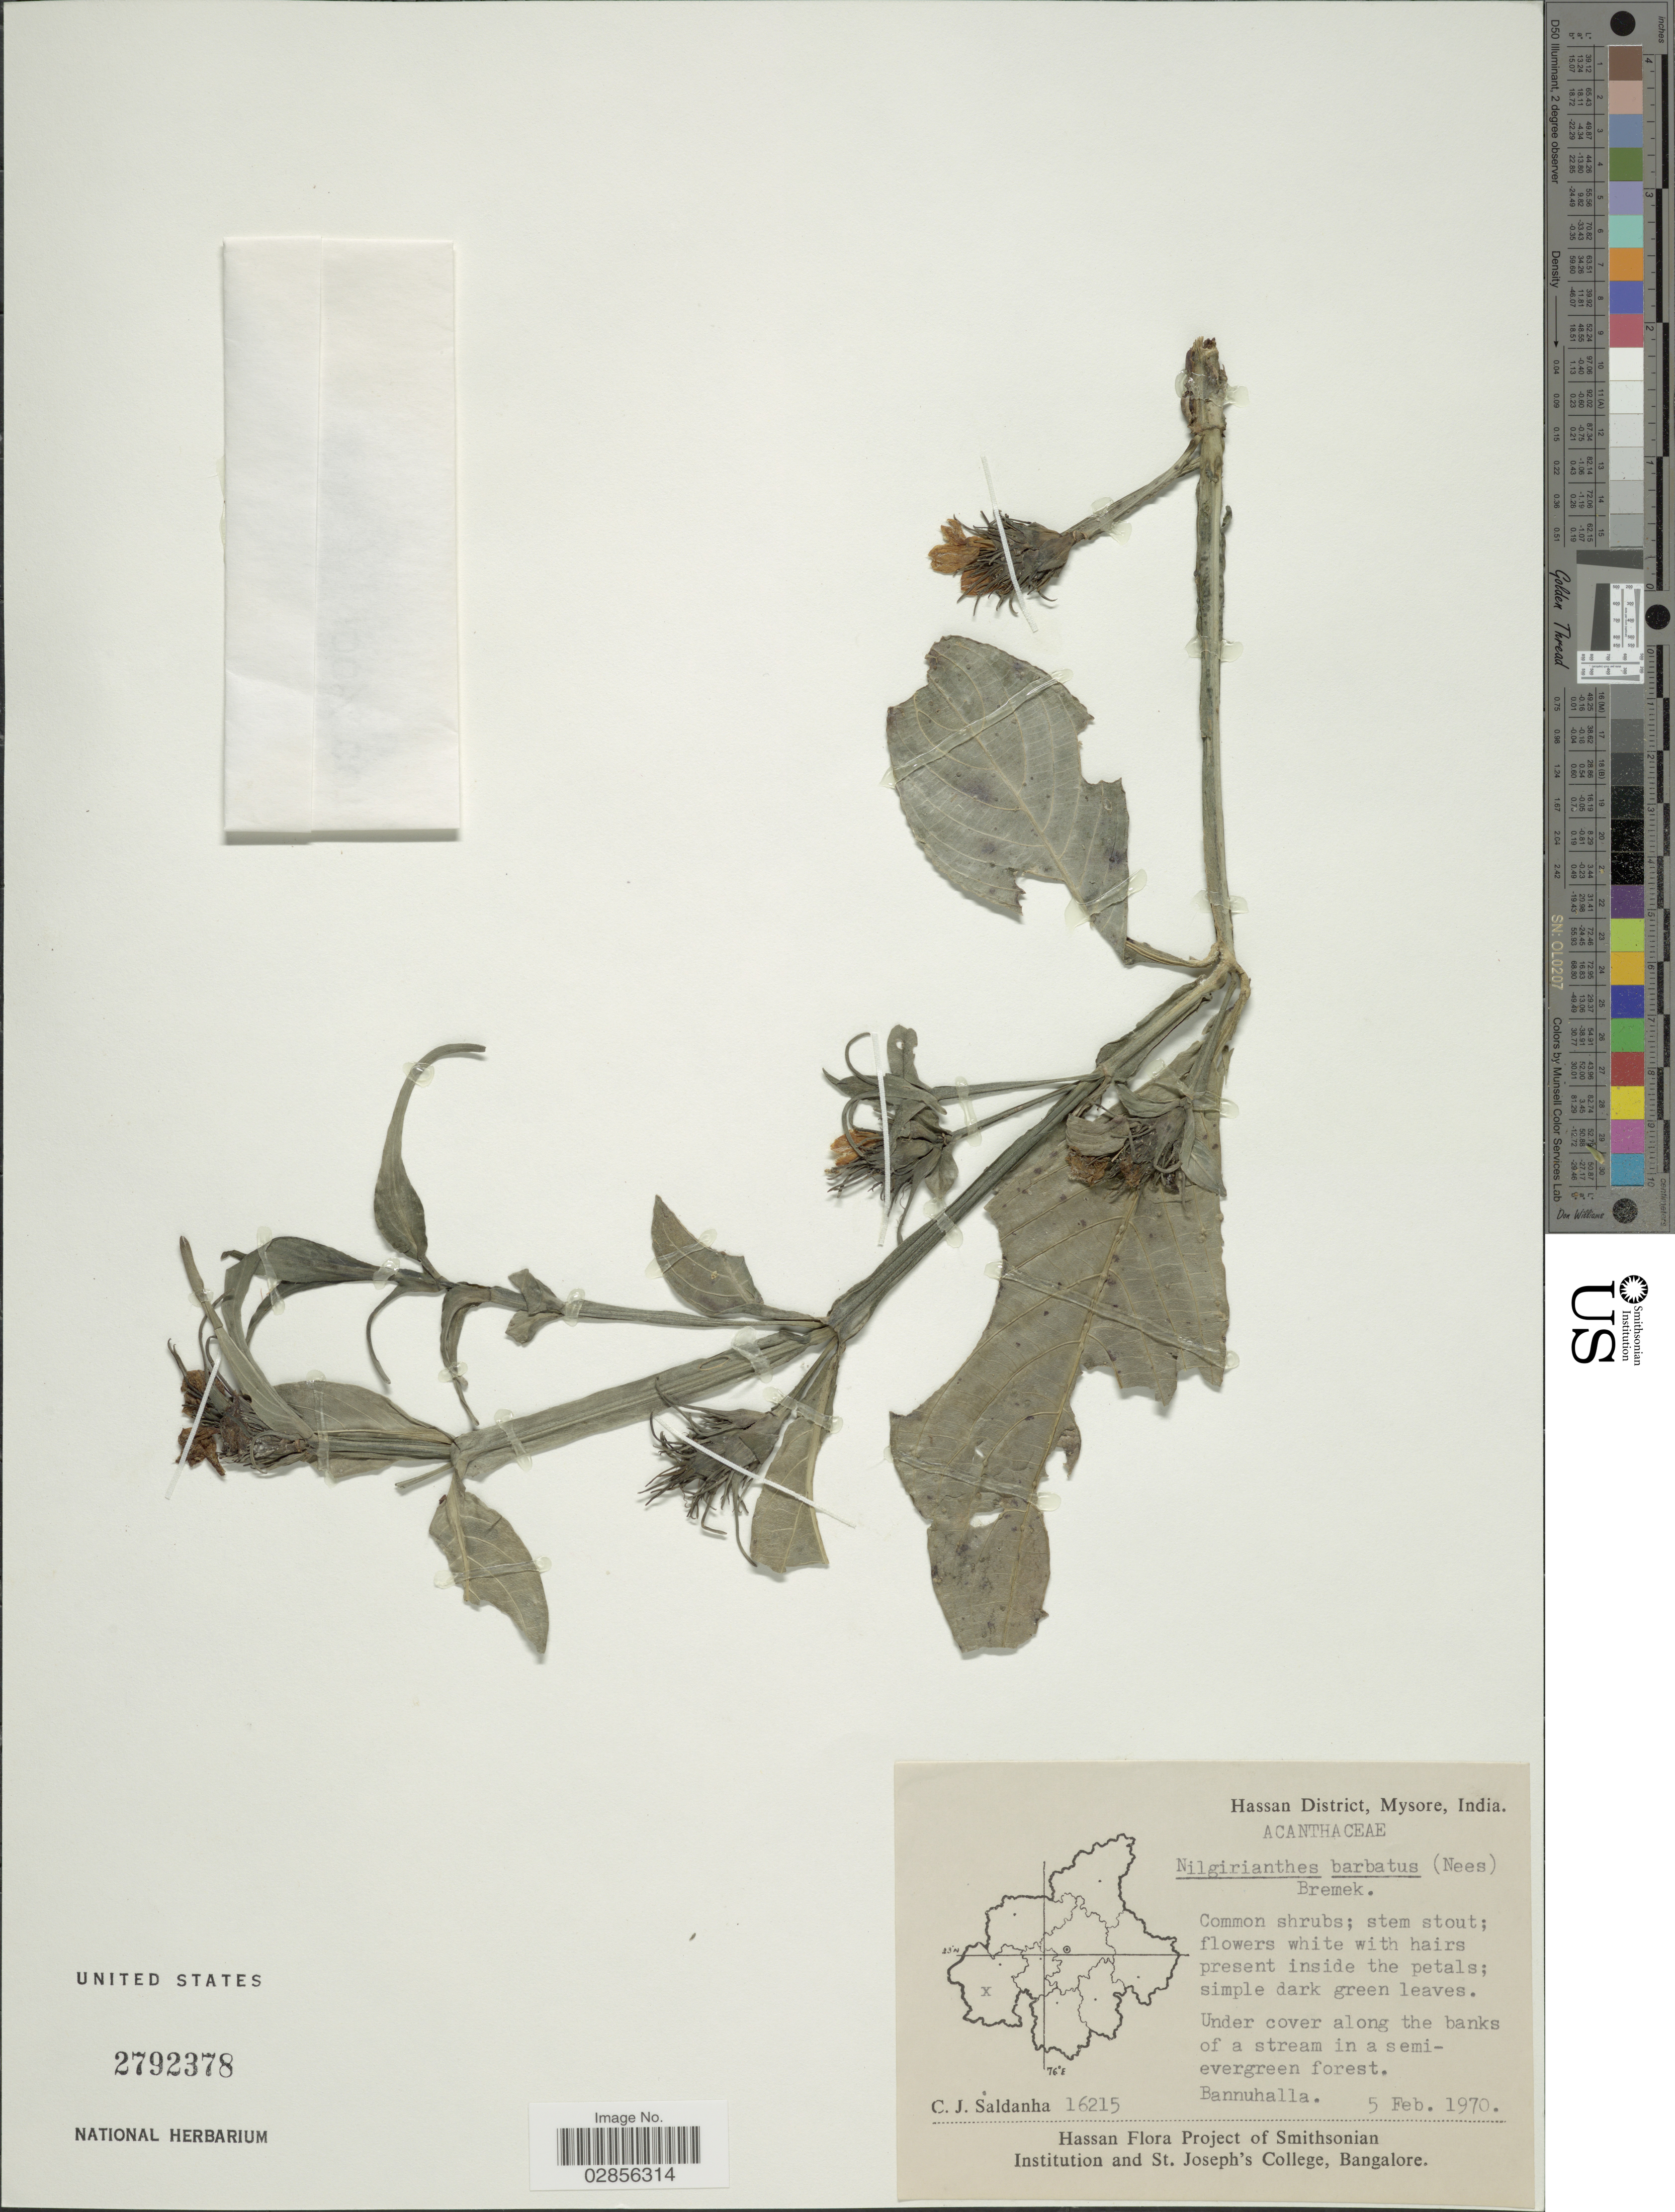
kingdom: Plantae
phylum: Tracheophyta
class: Magnoliopsida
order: Lamiales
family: Acanthaceae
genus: Strobilanthes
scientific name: Strobilanthes barbata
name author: Nees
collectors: C. J. Saldanha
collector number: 16215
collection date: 1970-02-05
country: India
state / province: Karnataka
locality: Hassan District, Mysore. Bannuhalla.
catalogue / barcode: US 2792378